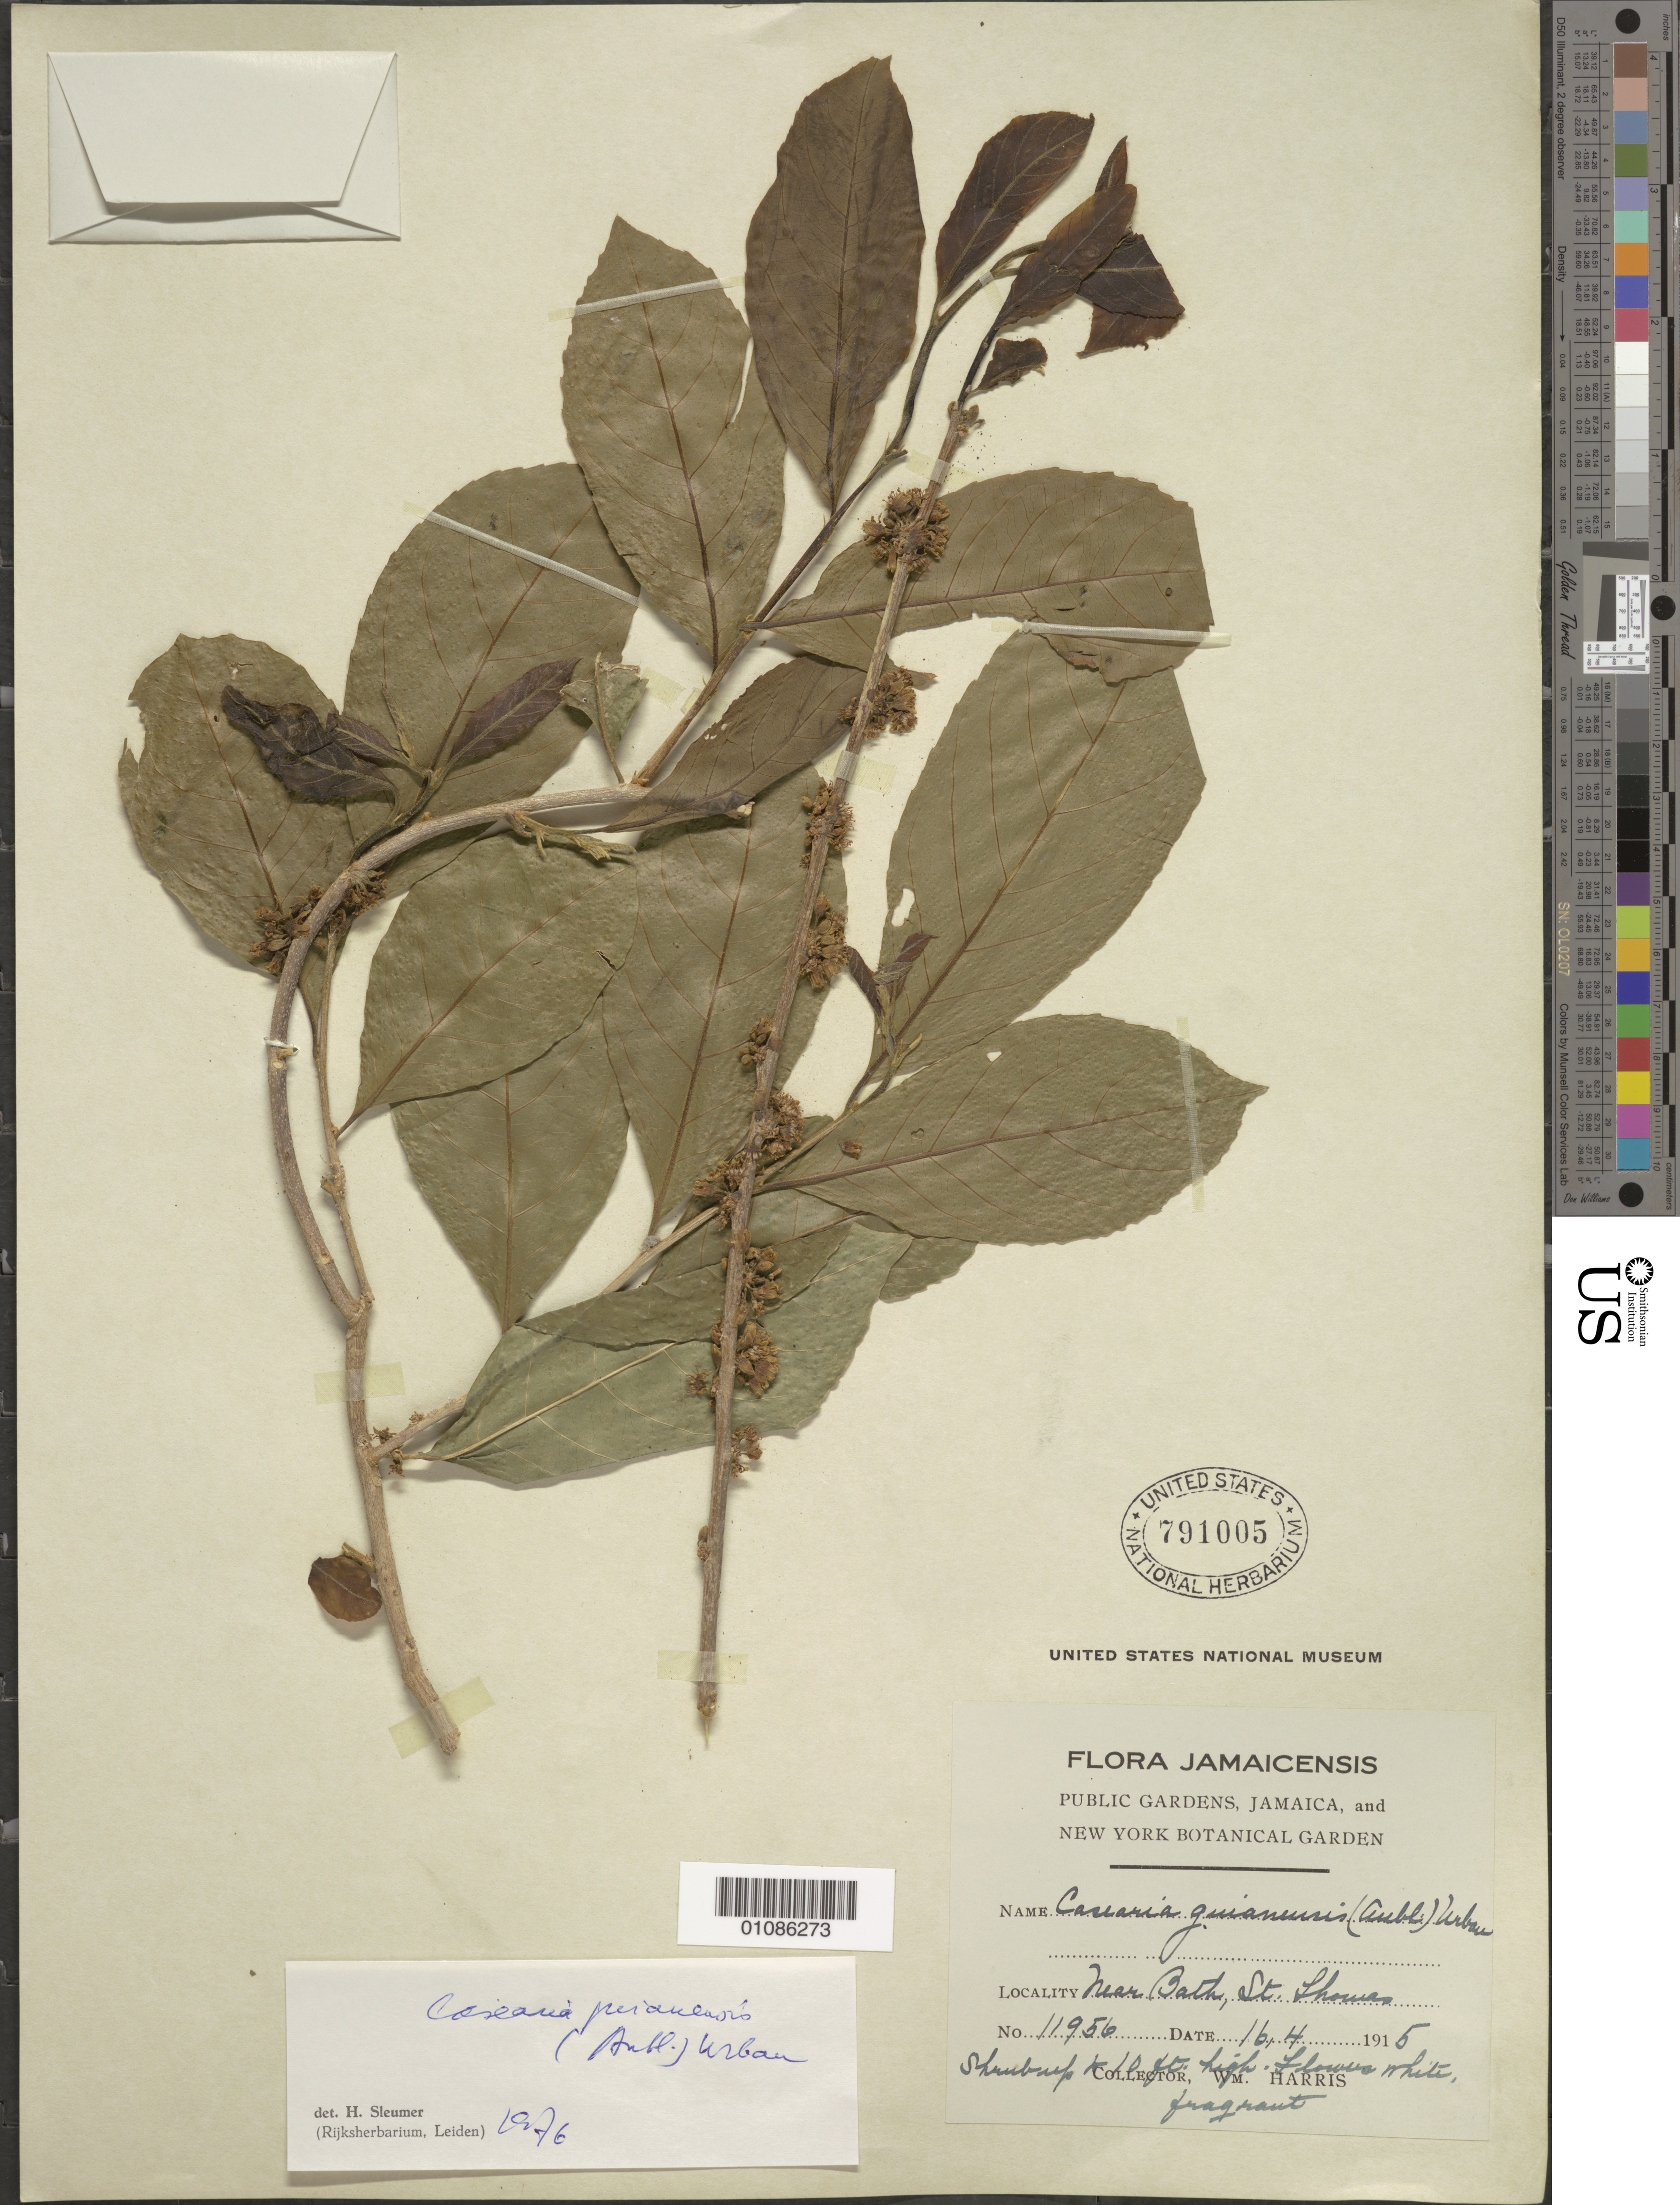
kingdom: Plantae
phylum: Tracheophyta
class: Magnoliopsida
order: Malpighiales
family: Salicaceae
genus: Casearia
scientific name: Casearia guianensis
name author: (Aubl.) Urb.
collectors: W. Harris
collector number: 11956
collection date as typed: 16 Apr 1915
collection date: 1915-04-16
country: Jamaica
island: Jamaica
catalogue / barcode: US 791005